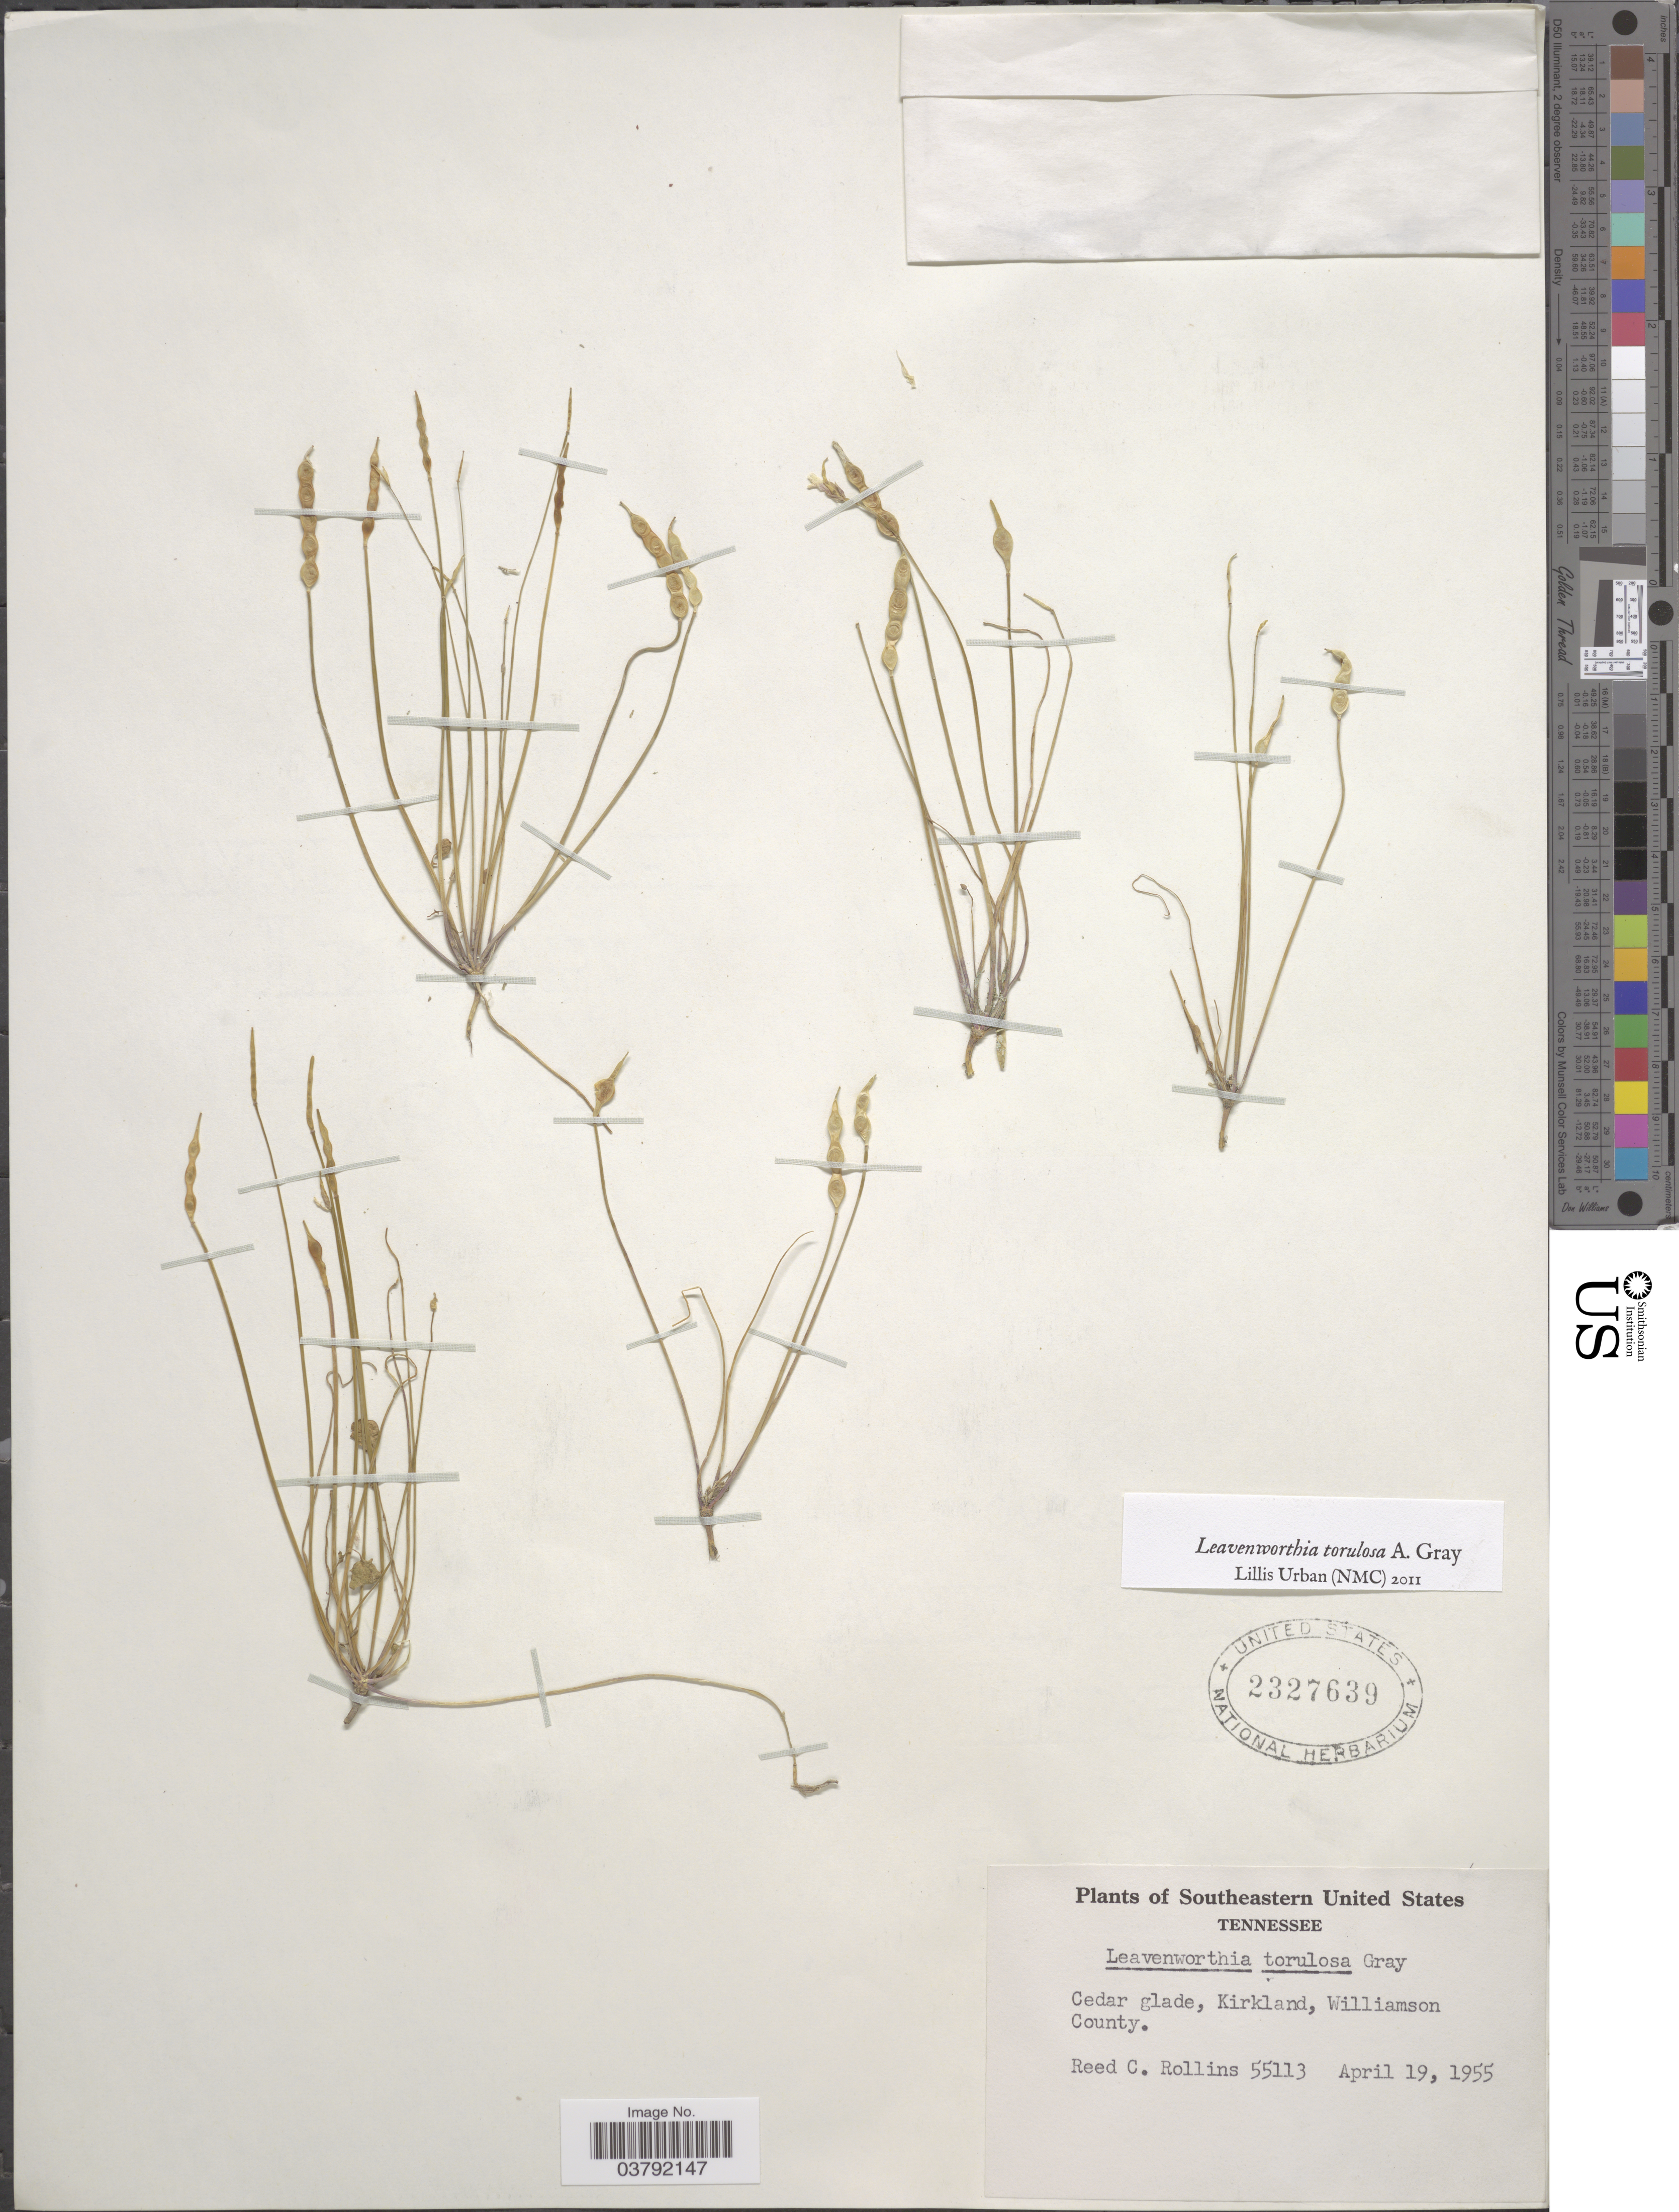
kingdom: Plantae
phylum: Tracheophyta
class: Magnoliopsida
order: Brassicales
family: Brassicaceae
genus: Leavenworthia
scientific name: Leavenworthia torulosa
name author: A. Gray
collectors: R. C. Rollins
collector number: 55113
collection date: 1955-04-19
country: United States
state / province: Tennessee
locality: Southeastern United States. Kirkland, Williamson County.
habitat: cedar glade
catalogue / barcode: US 2327639